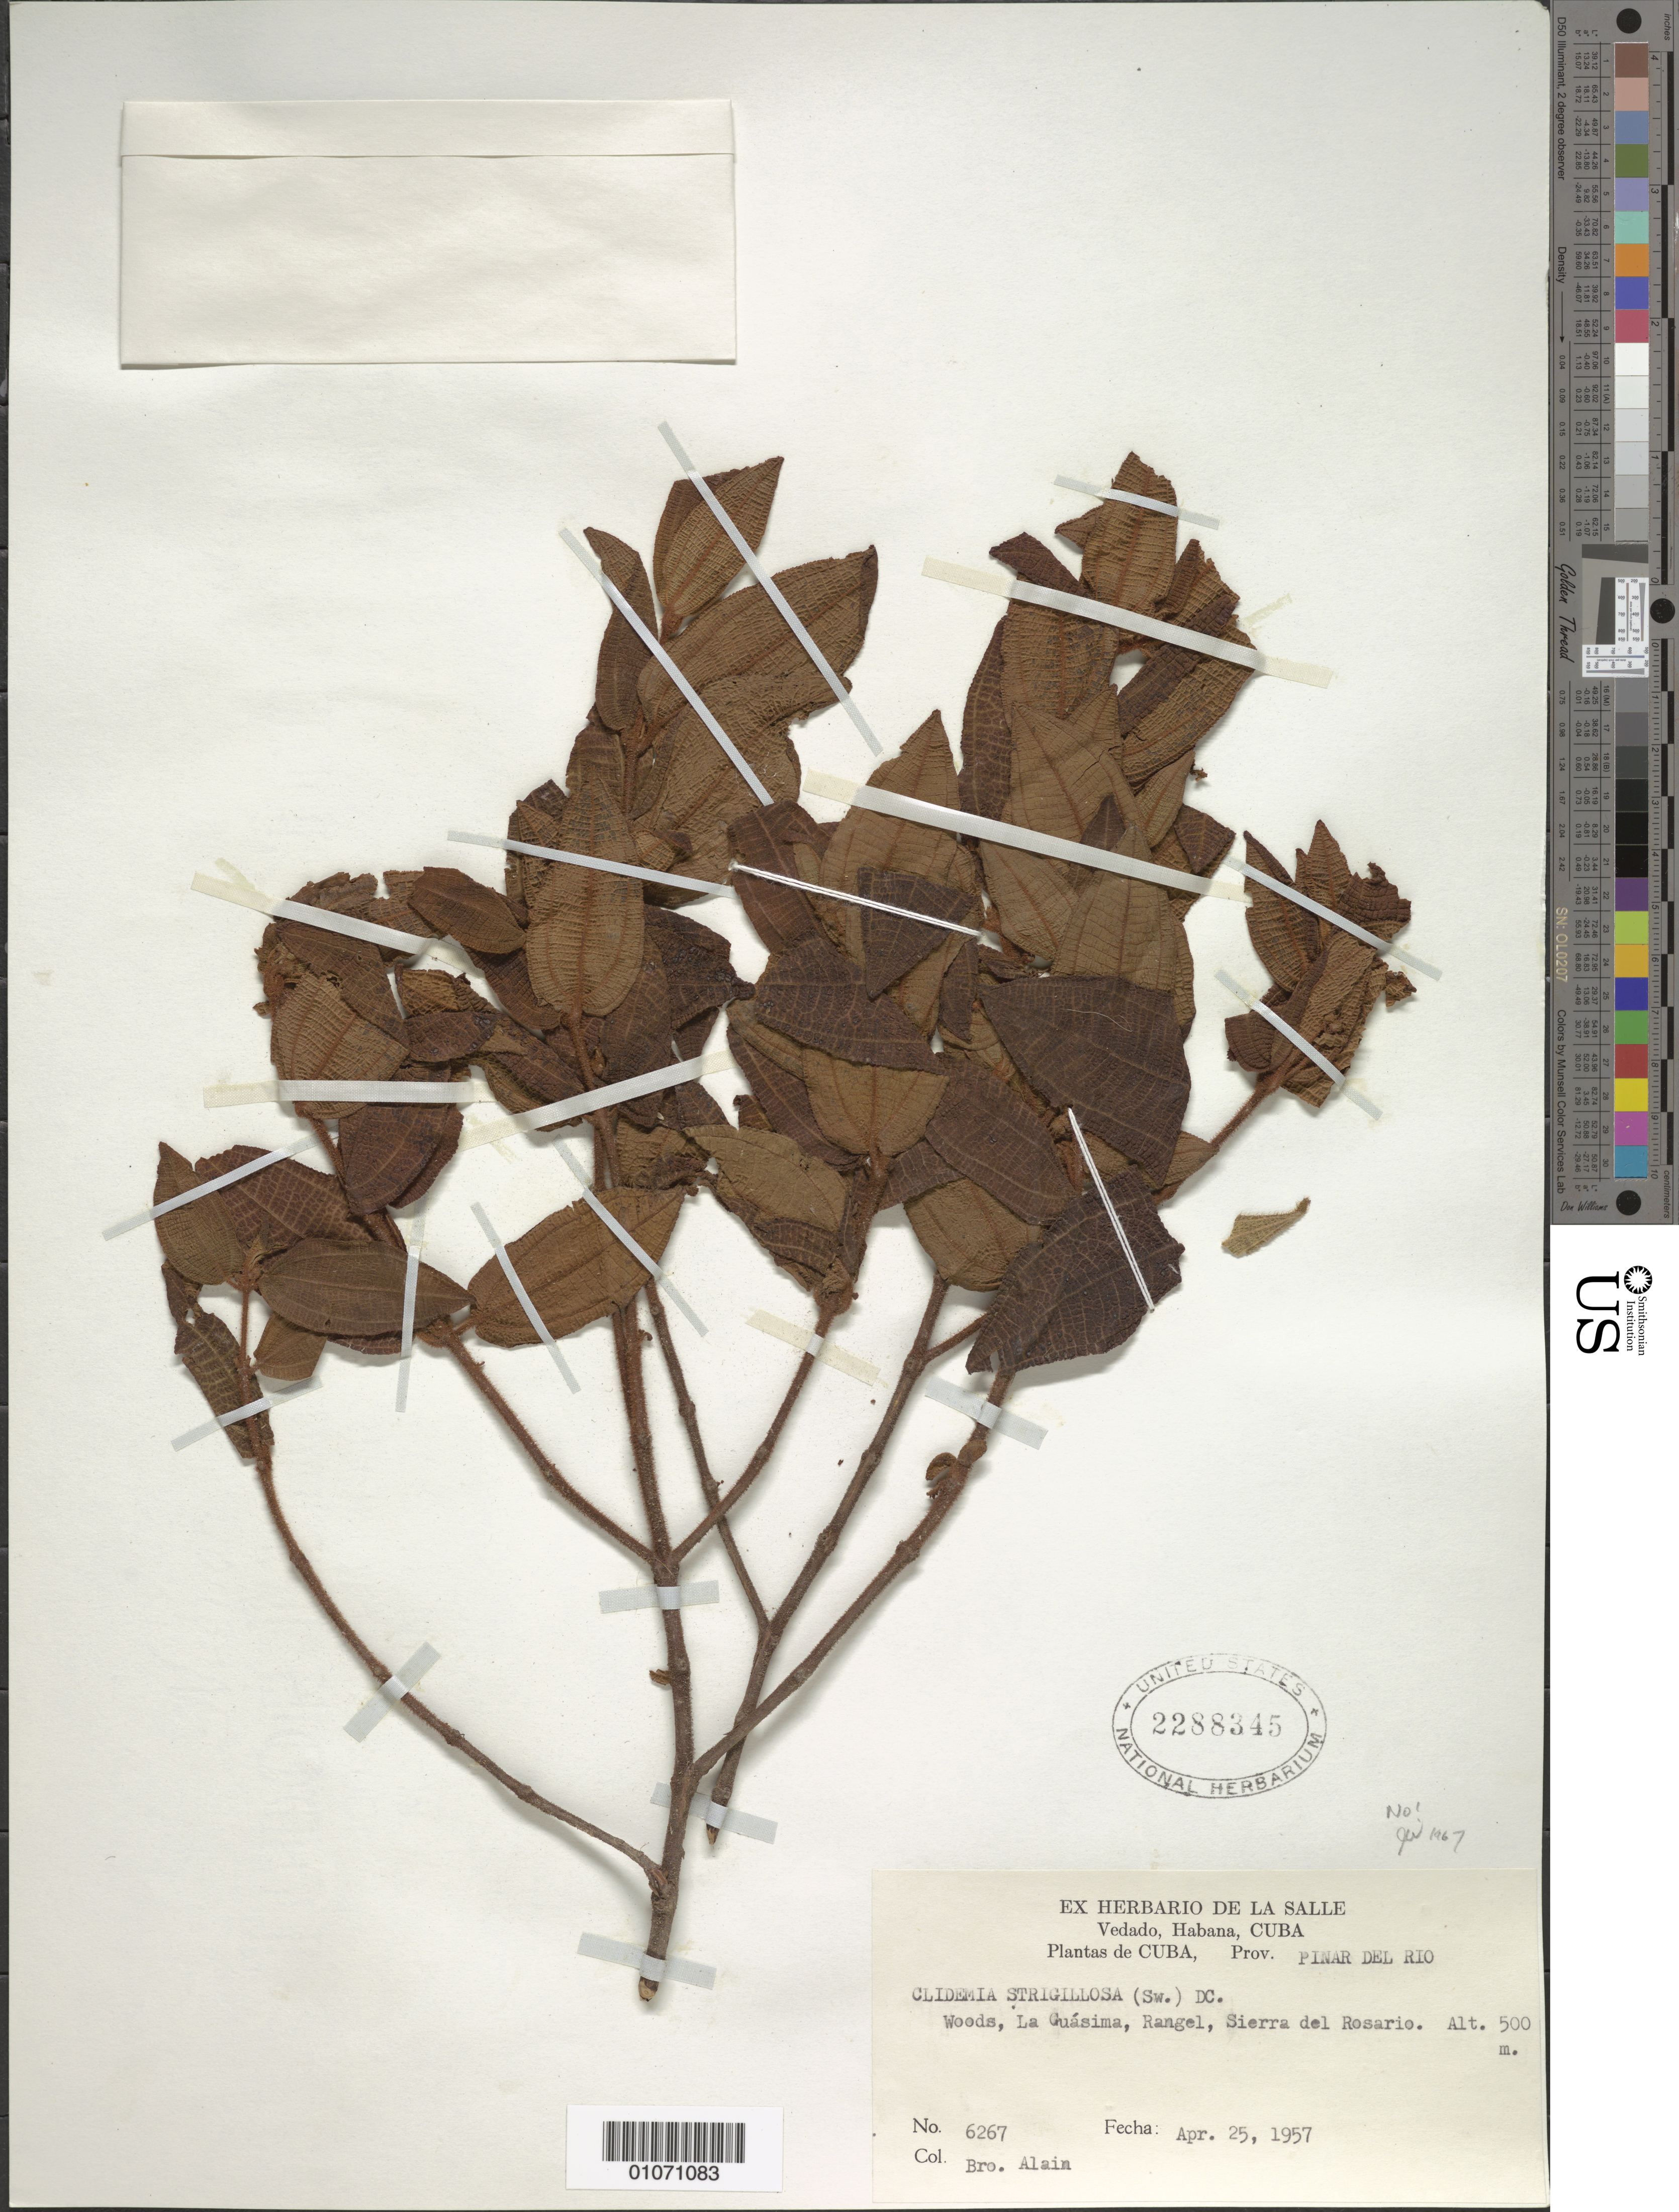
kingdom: Plantae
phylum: Tracheophyta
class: Magnoliopsida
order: Myrtales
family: Melastomataceae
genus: Clidemia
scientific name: Clidemia strigillosa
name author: (Sw.) DC.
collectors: A. H. Liogier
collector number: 6267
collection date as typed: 25 Apr 1957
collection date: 1957-04-25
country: Cuba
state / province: Pinar del Rio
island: Cuba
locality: Sierra del Rosario, La Guásma, Rangel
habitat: Woods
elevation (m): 500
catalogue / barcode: US 2288345